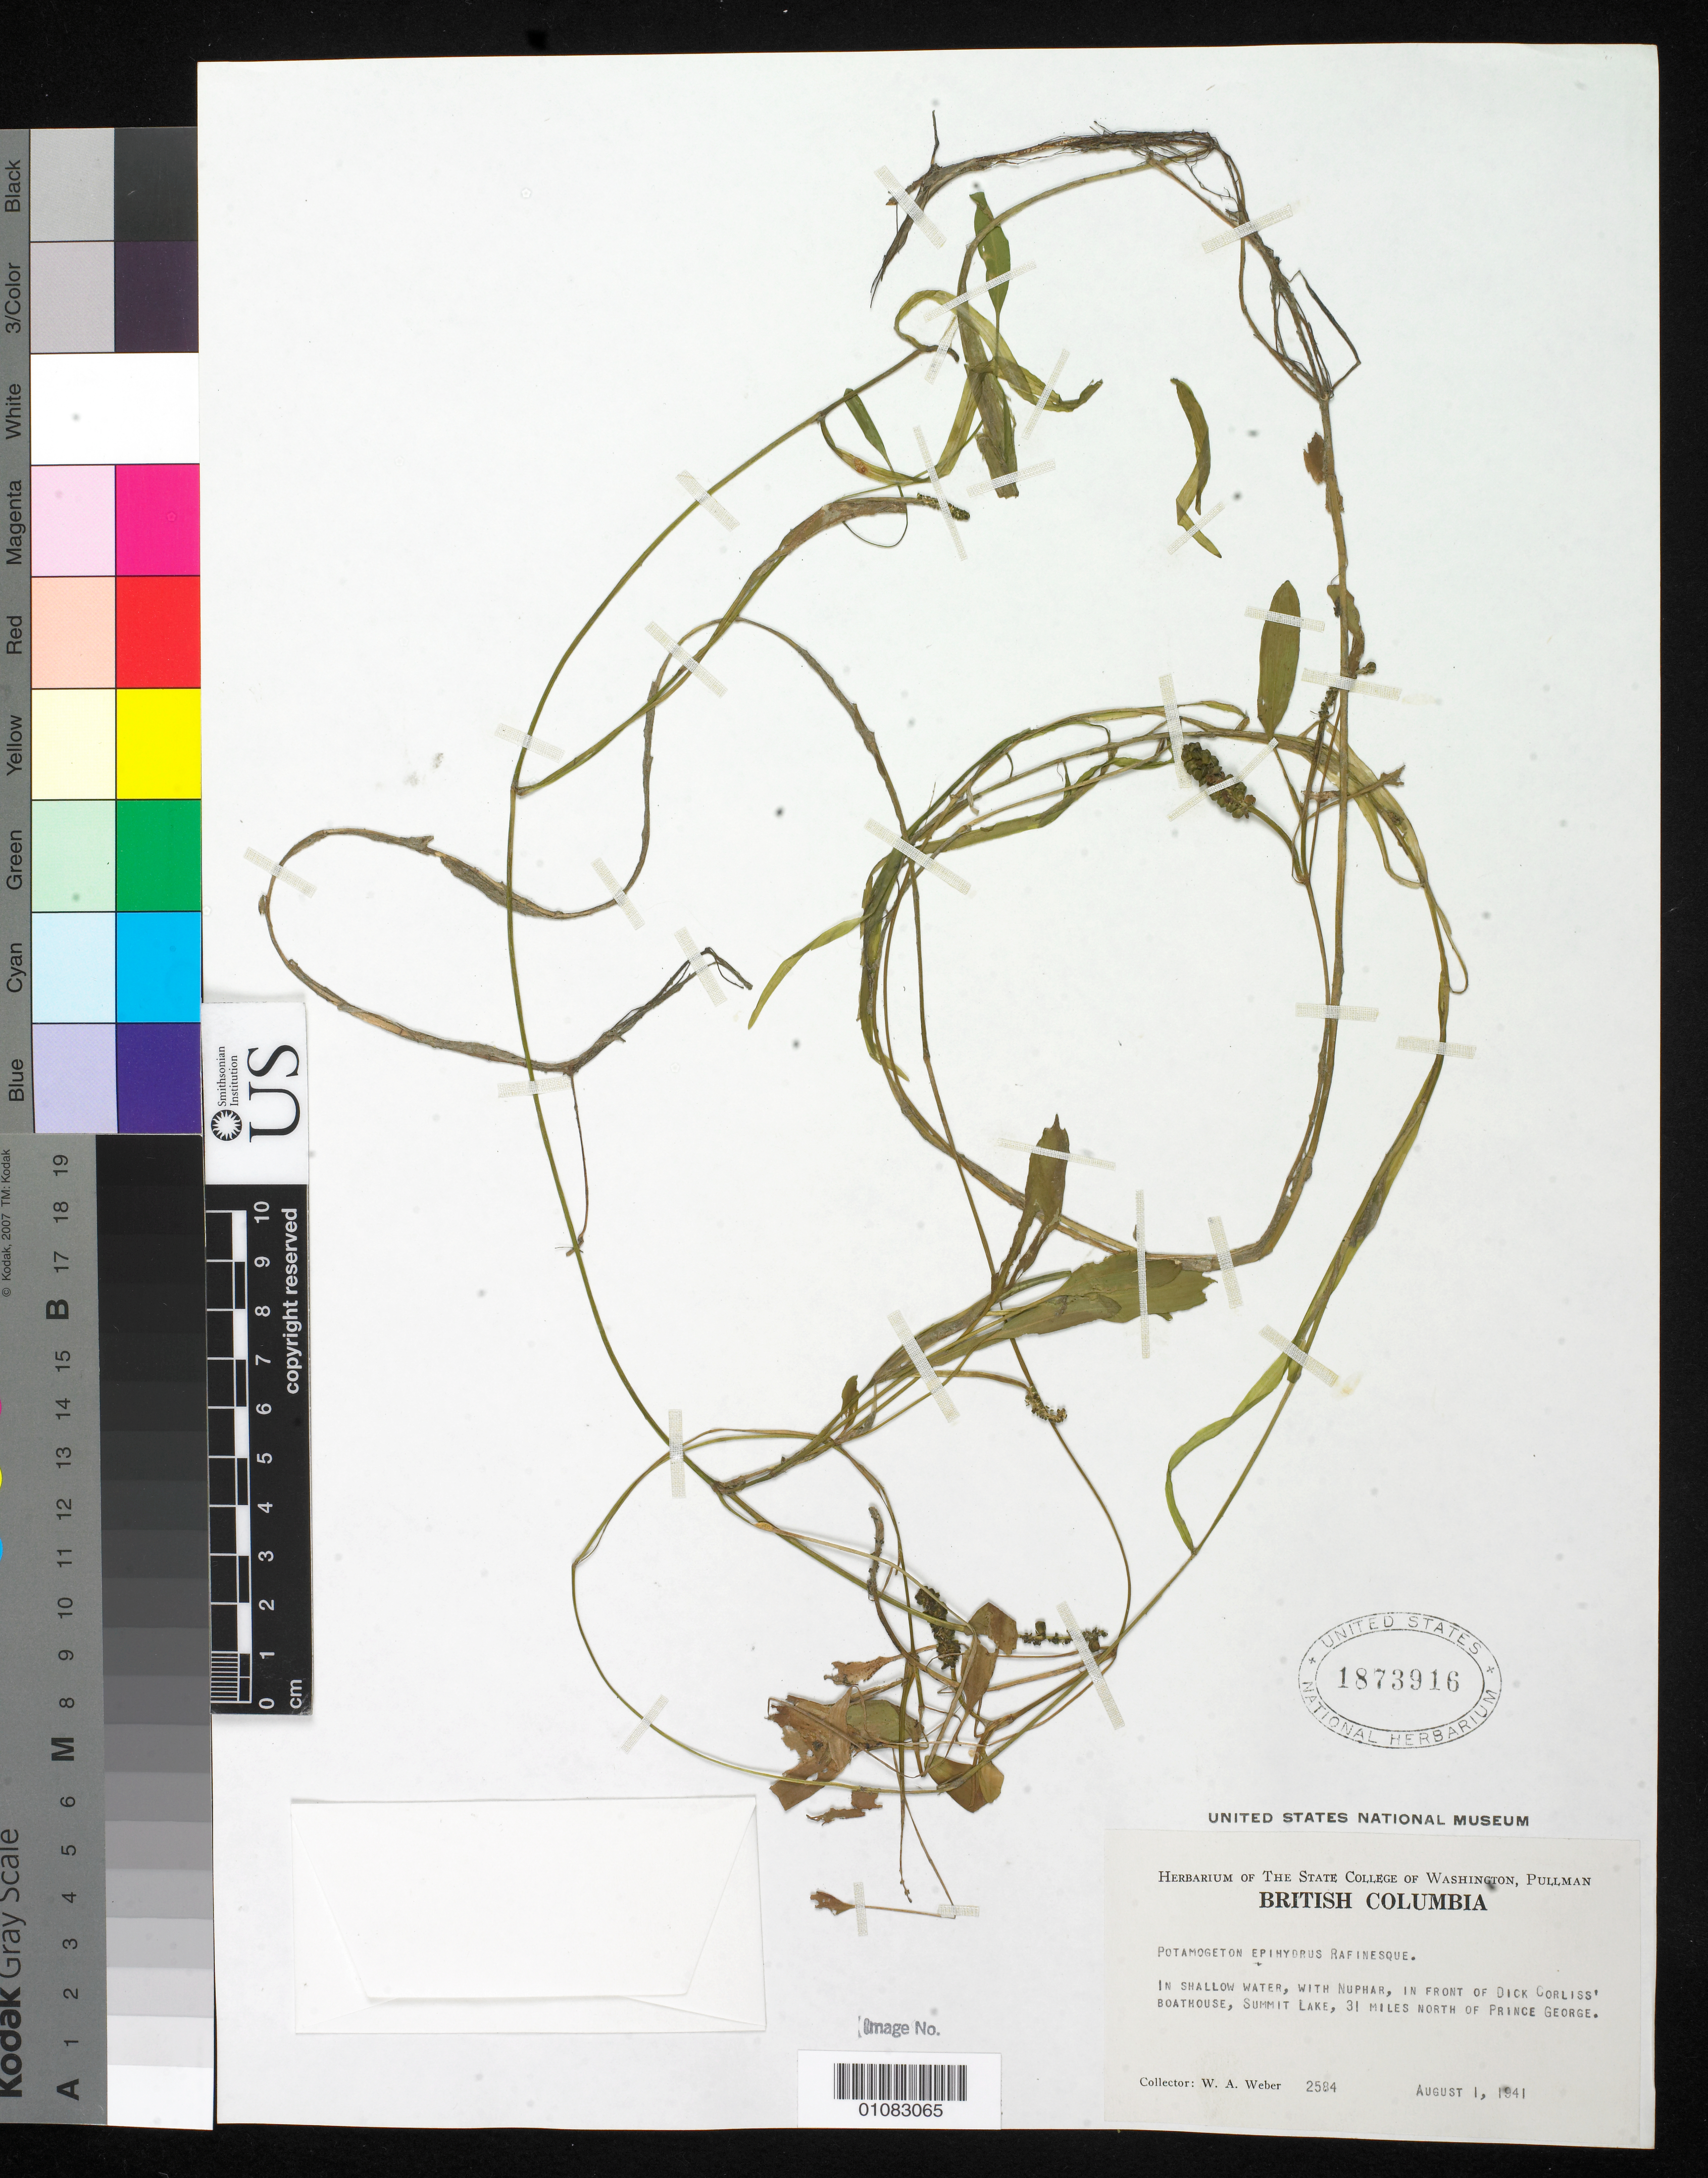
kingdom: Plantae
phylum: Tracheophyta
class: Liliopsida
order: Alismatales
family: Potamogetonaceae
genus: Potamogeton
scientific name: Potamogeton epihydrus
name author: Raf.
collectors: W. A. Weber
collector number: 2584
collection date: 1941-08-01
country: Canada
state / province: British Columbia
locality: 31 mi. N of Prince Georges, Summit Lake, in front of Dick Collins' boathouse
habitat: In shallow water, with Nuphar.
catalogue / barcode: US 1873916